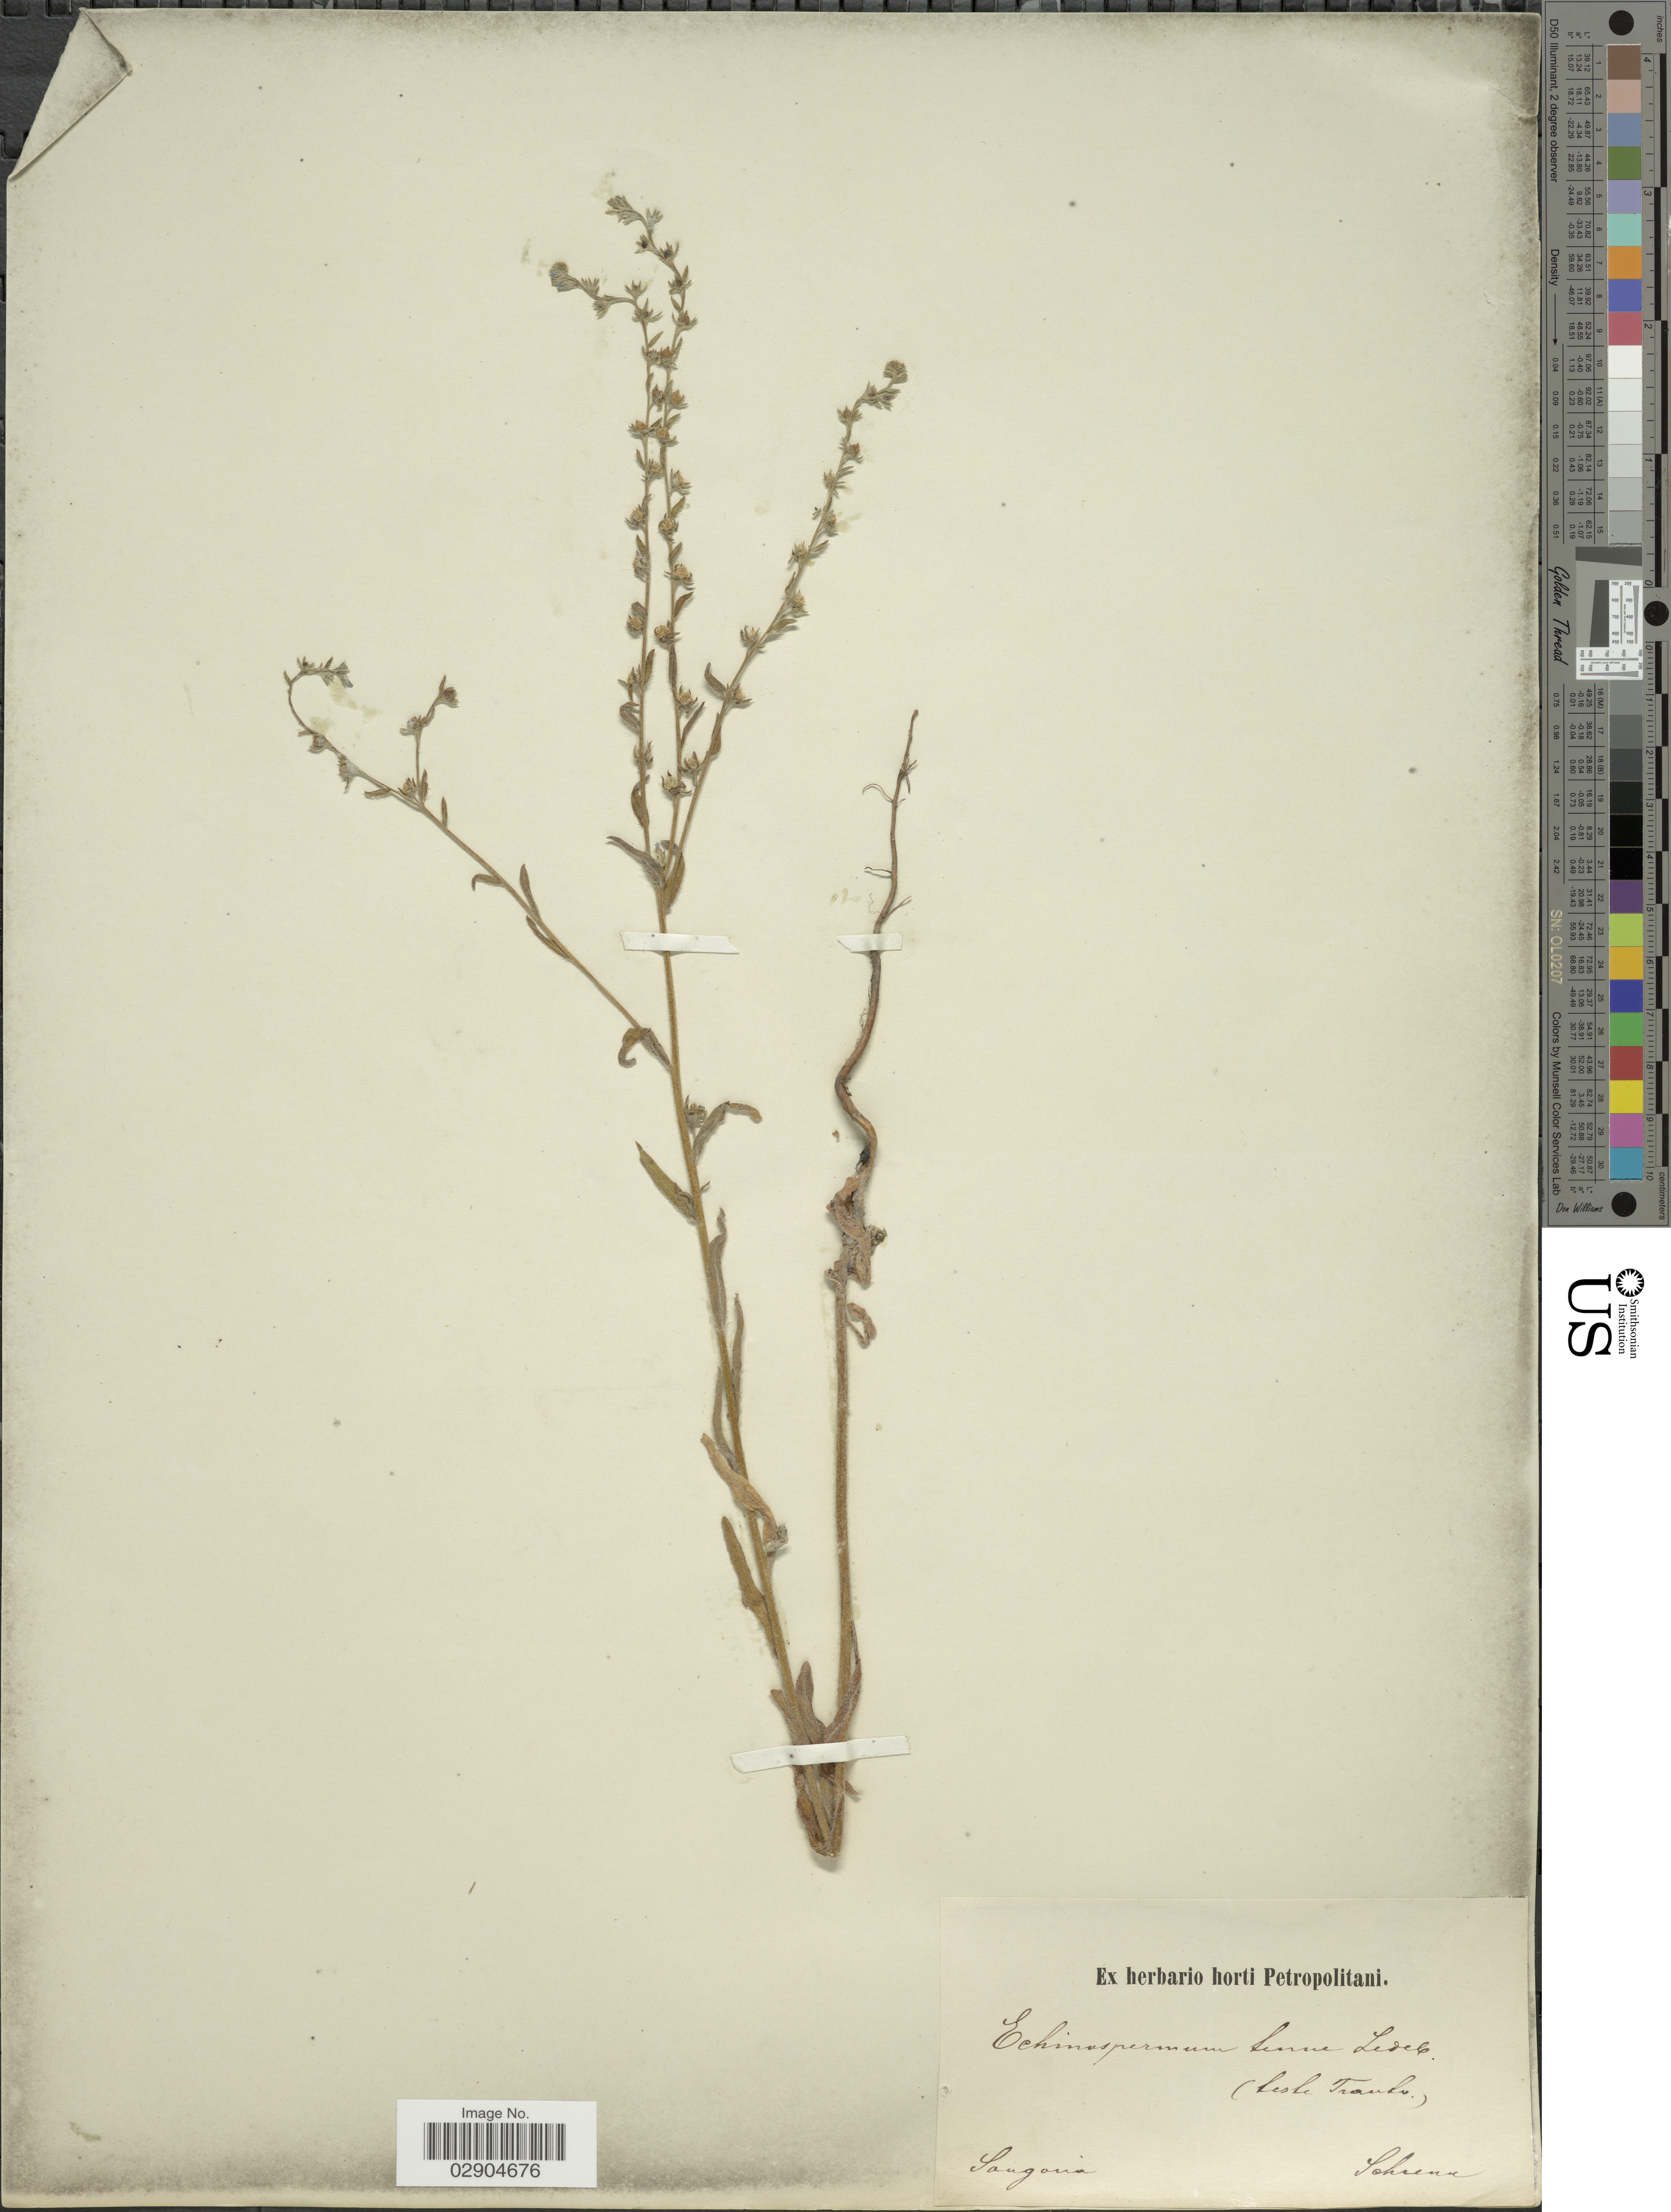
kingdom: Plantae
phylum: Tracheophyta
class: Magnoliopsida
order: Boraginales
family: Boraginaceae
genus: Lappula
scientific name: Lappula marginata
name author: (M. Bieb.) Gürke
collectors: A.G. Schrenk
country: Kazakhstan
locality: Songoria.